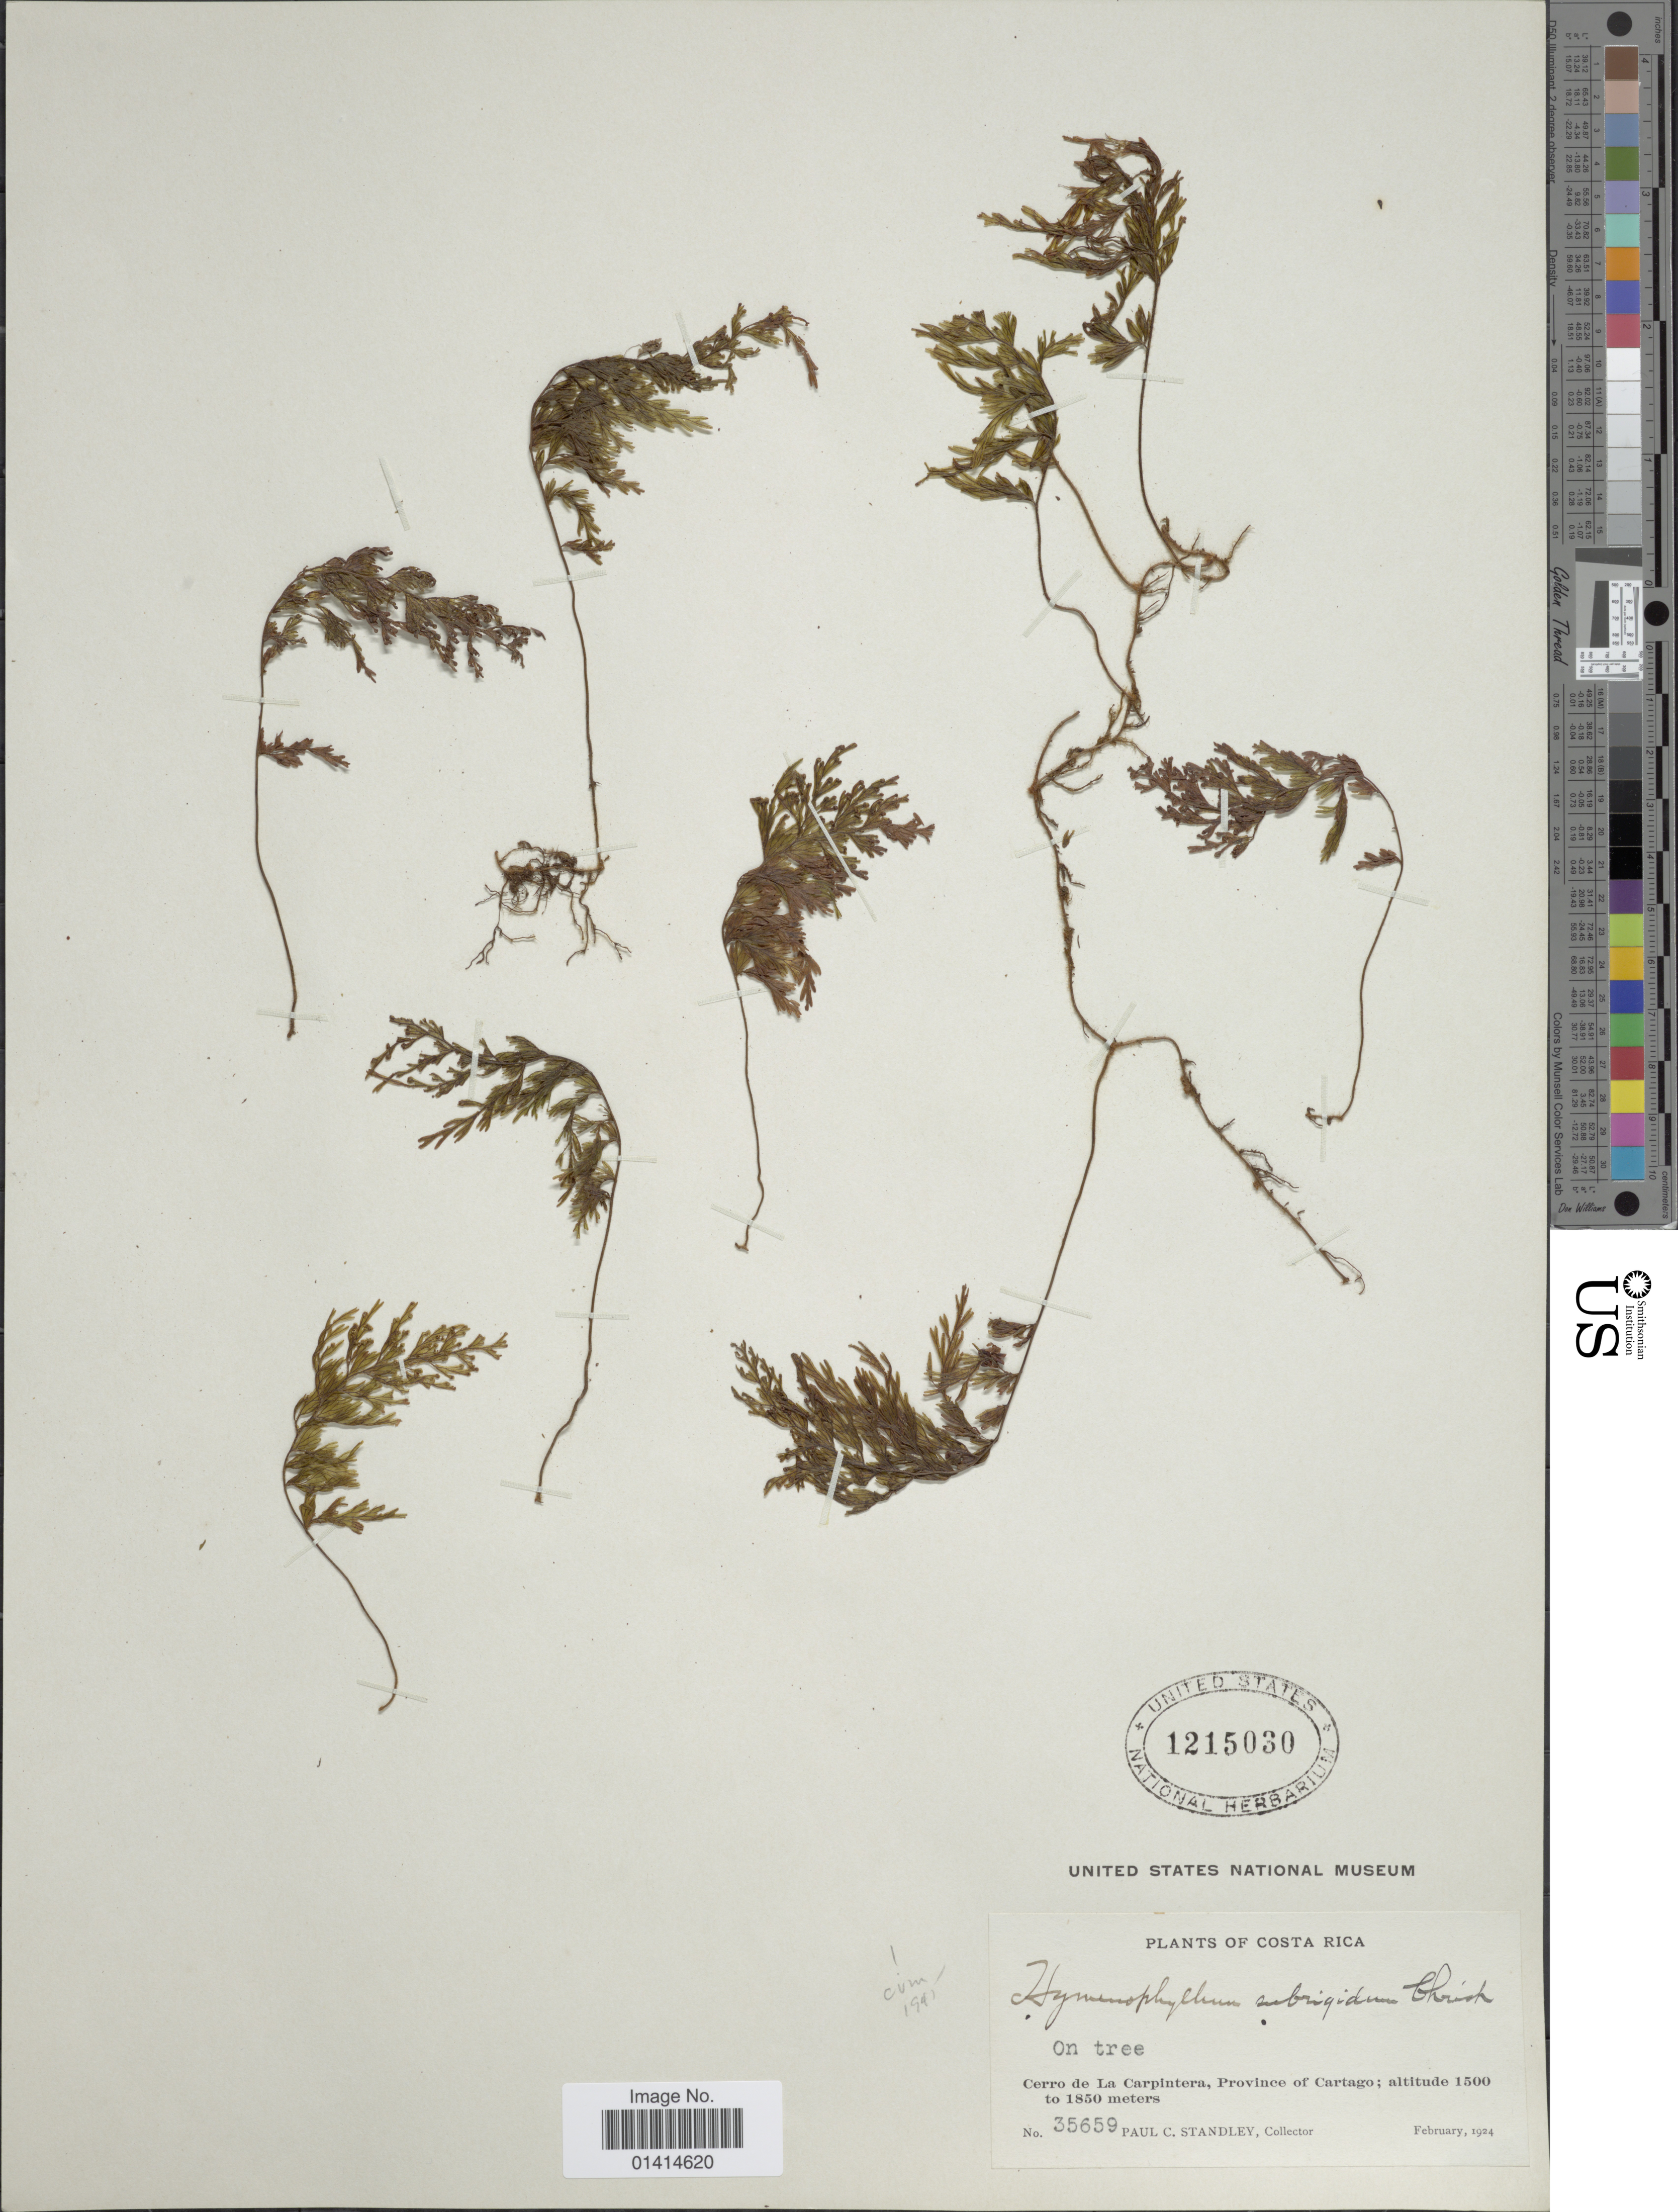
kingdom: Plantae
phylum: Tracheophyta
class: Polypodiopsida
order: Hymenophyllales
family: Hymenophyllaceae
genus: Hymenophyllum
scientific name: Hymenophyllum subrigidum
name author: Christ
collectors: P. C. Standley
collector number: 35659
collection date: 1924-02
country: Costa Rica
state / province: Cartago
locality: Cerro de La Carpintera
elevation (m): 1500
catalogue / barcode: US 1215030